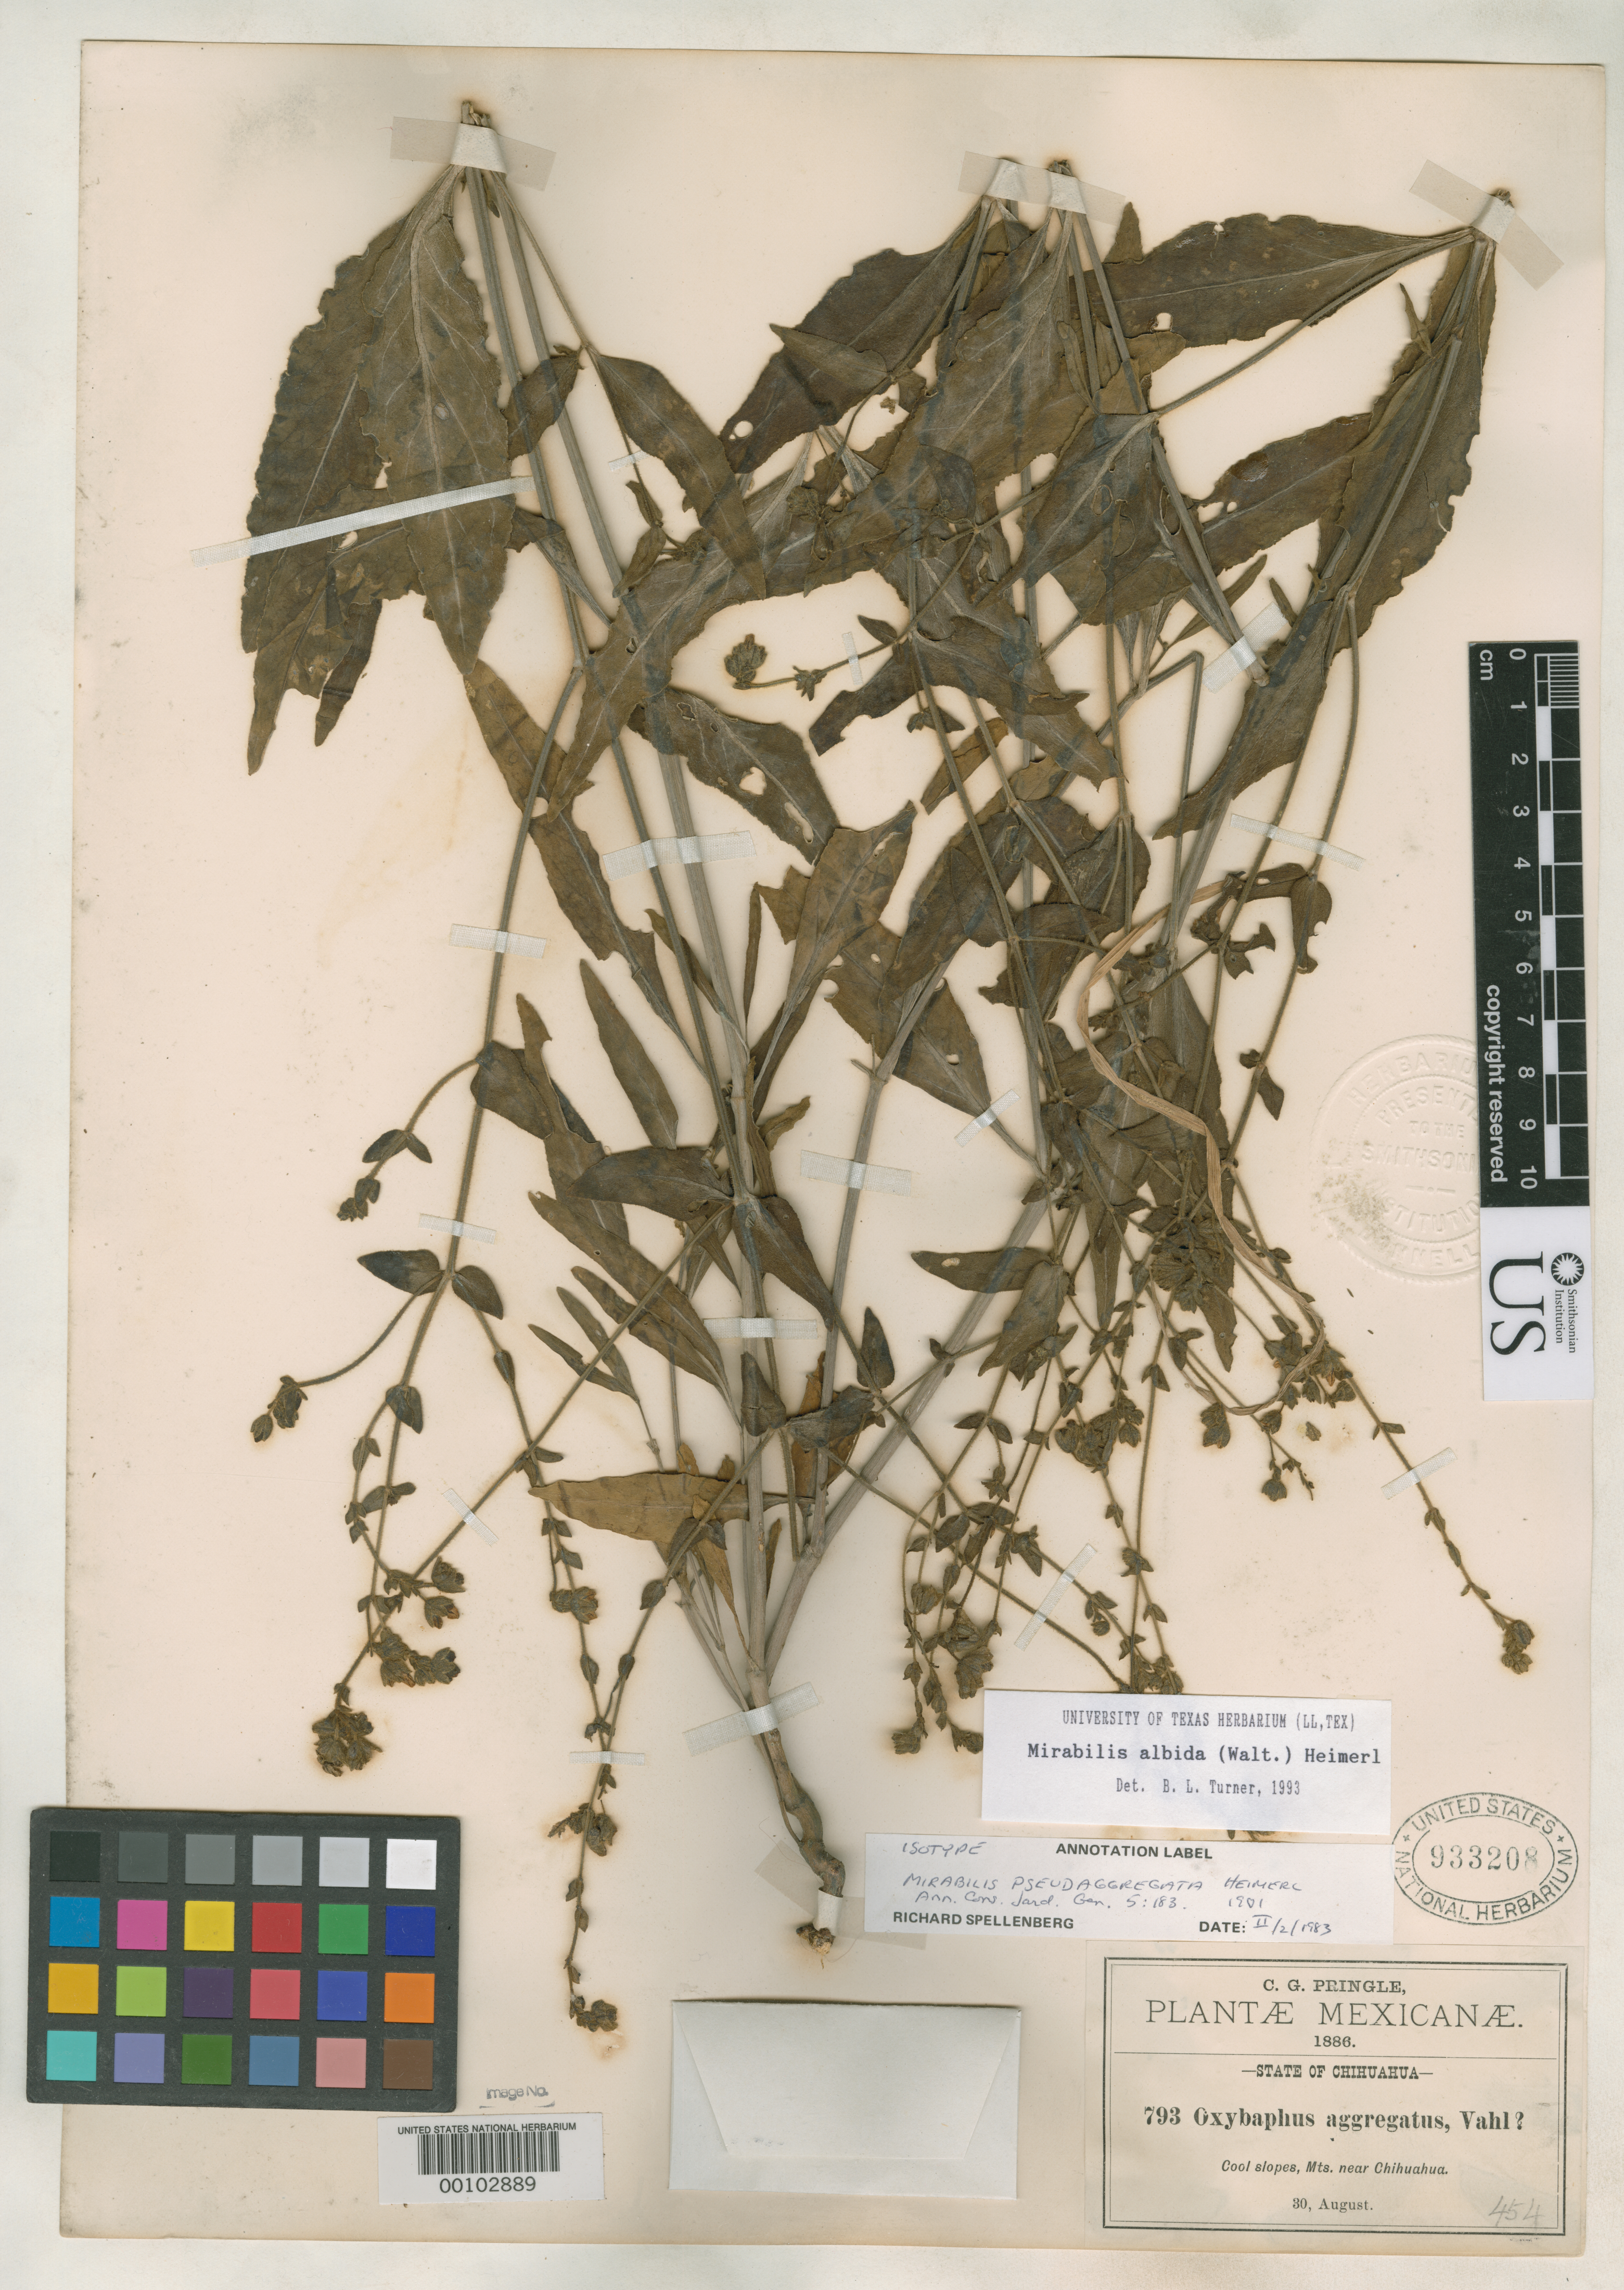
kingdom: Plantae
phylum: Tracheophyta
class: Magnoliopsida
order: Caryophyllales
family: Nyctaginaceae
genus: Mirabilis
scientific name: Mirabilis pseudoaggregata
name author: Heimerl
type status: Isotype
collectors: C. G. Pringle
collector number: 793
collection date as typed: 30 Aug 1886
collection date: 1886-08-30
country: Mexico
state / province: Chihuahua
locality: Mts. near Chihuahua.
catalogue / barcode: US 933208